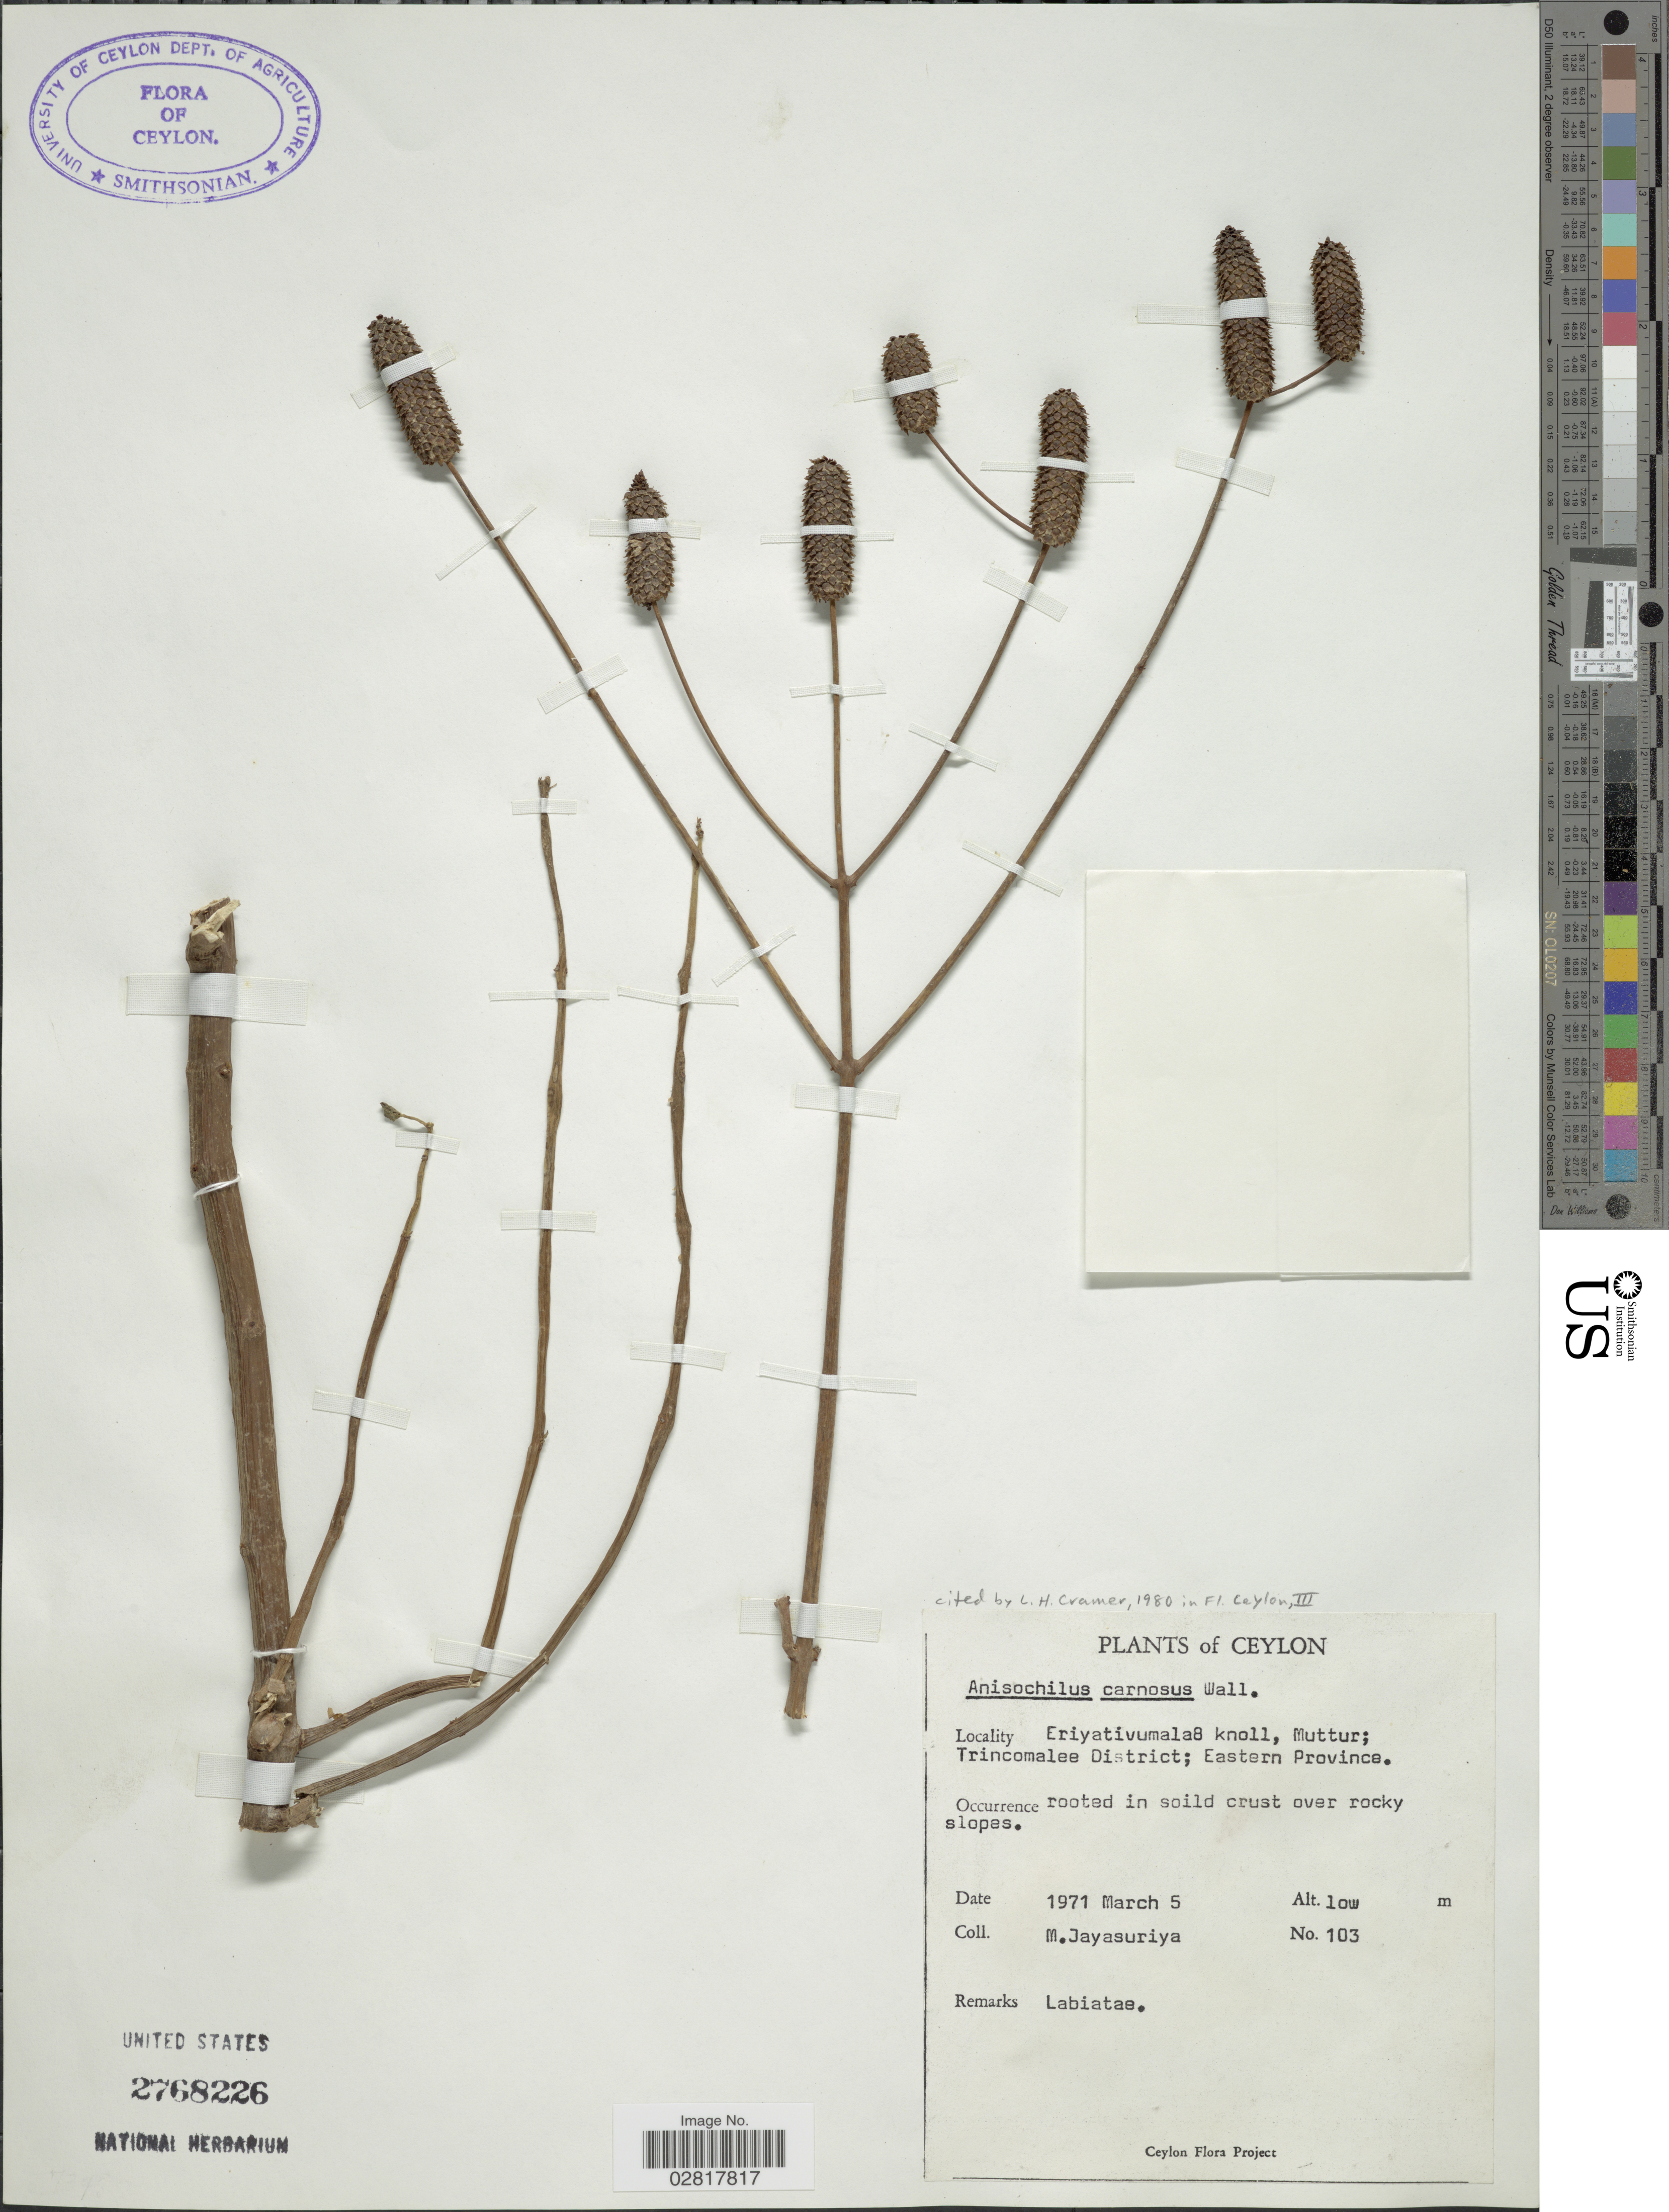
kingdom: Plantae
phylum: Tracheophyta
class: Magnoliopsida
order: Lamiales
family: Lamiaceae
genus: Anisochilus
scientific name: Anisochilus carnosus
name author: (L. f.) Wall. ex Benth.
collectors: M. Jayasuriya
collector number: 103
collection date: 1971-03-05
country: Sri Lanka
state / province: Eastern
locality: Ceylon. Eriyativumala 8 knoll, Muttur; Trincomalee District.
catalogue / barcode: US 2768226